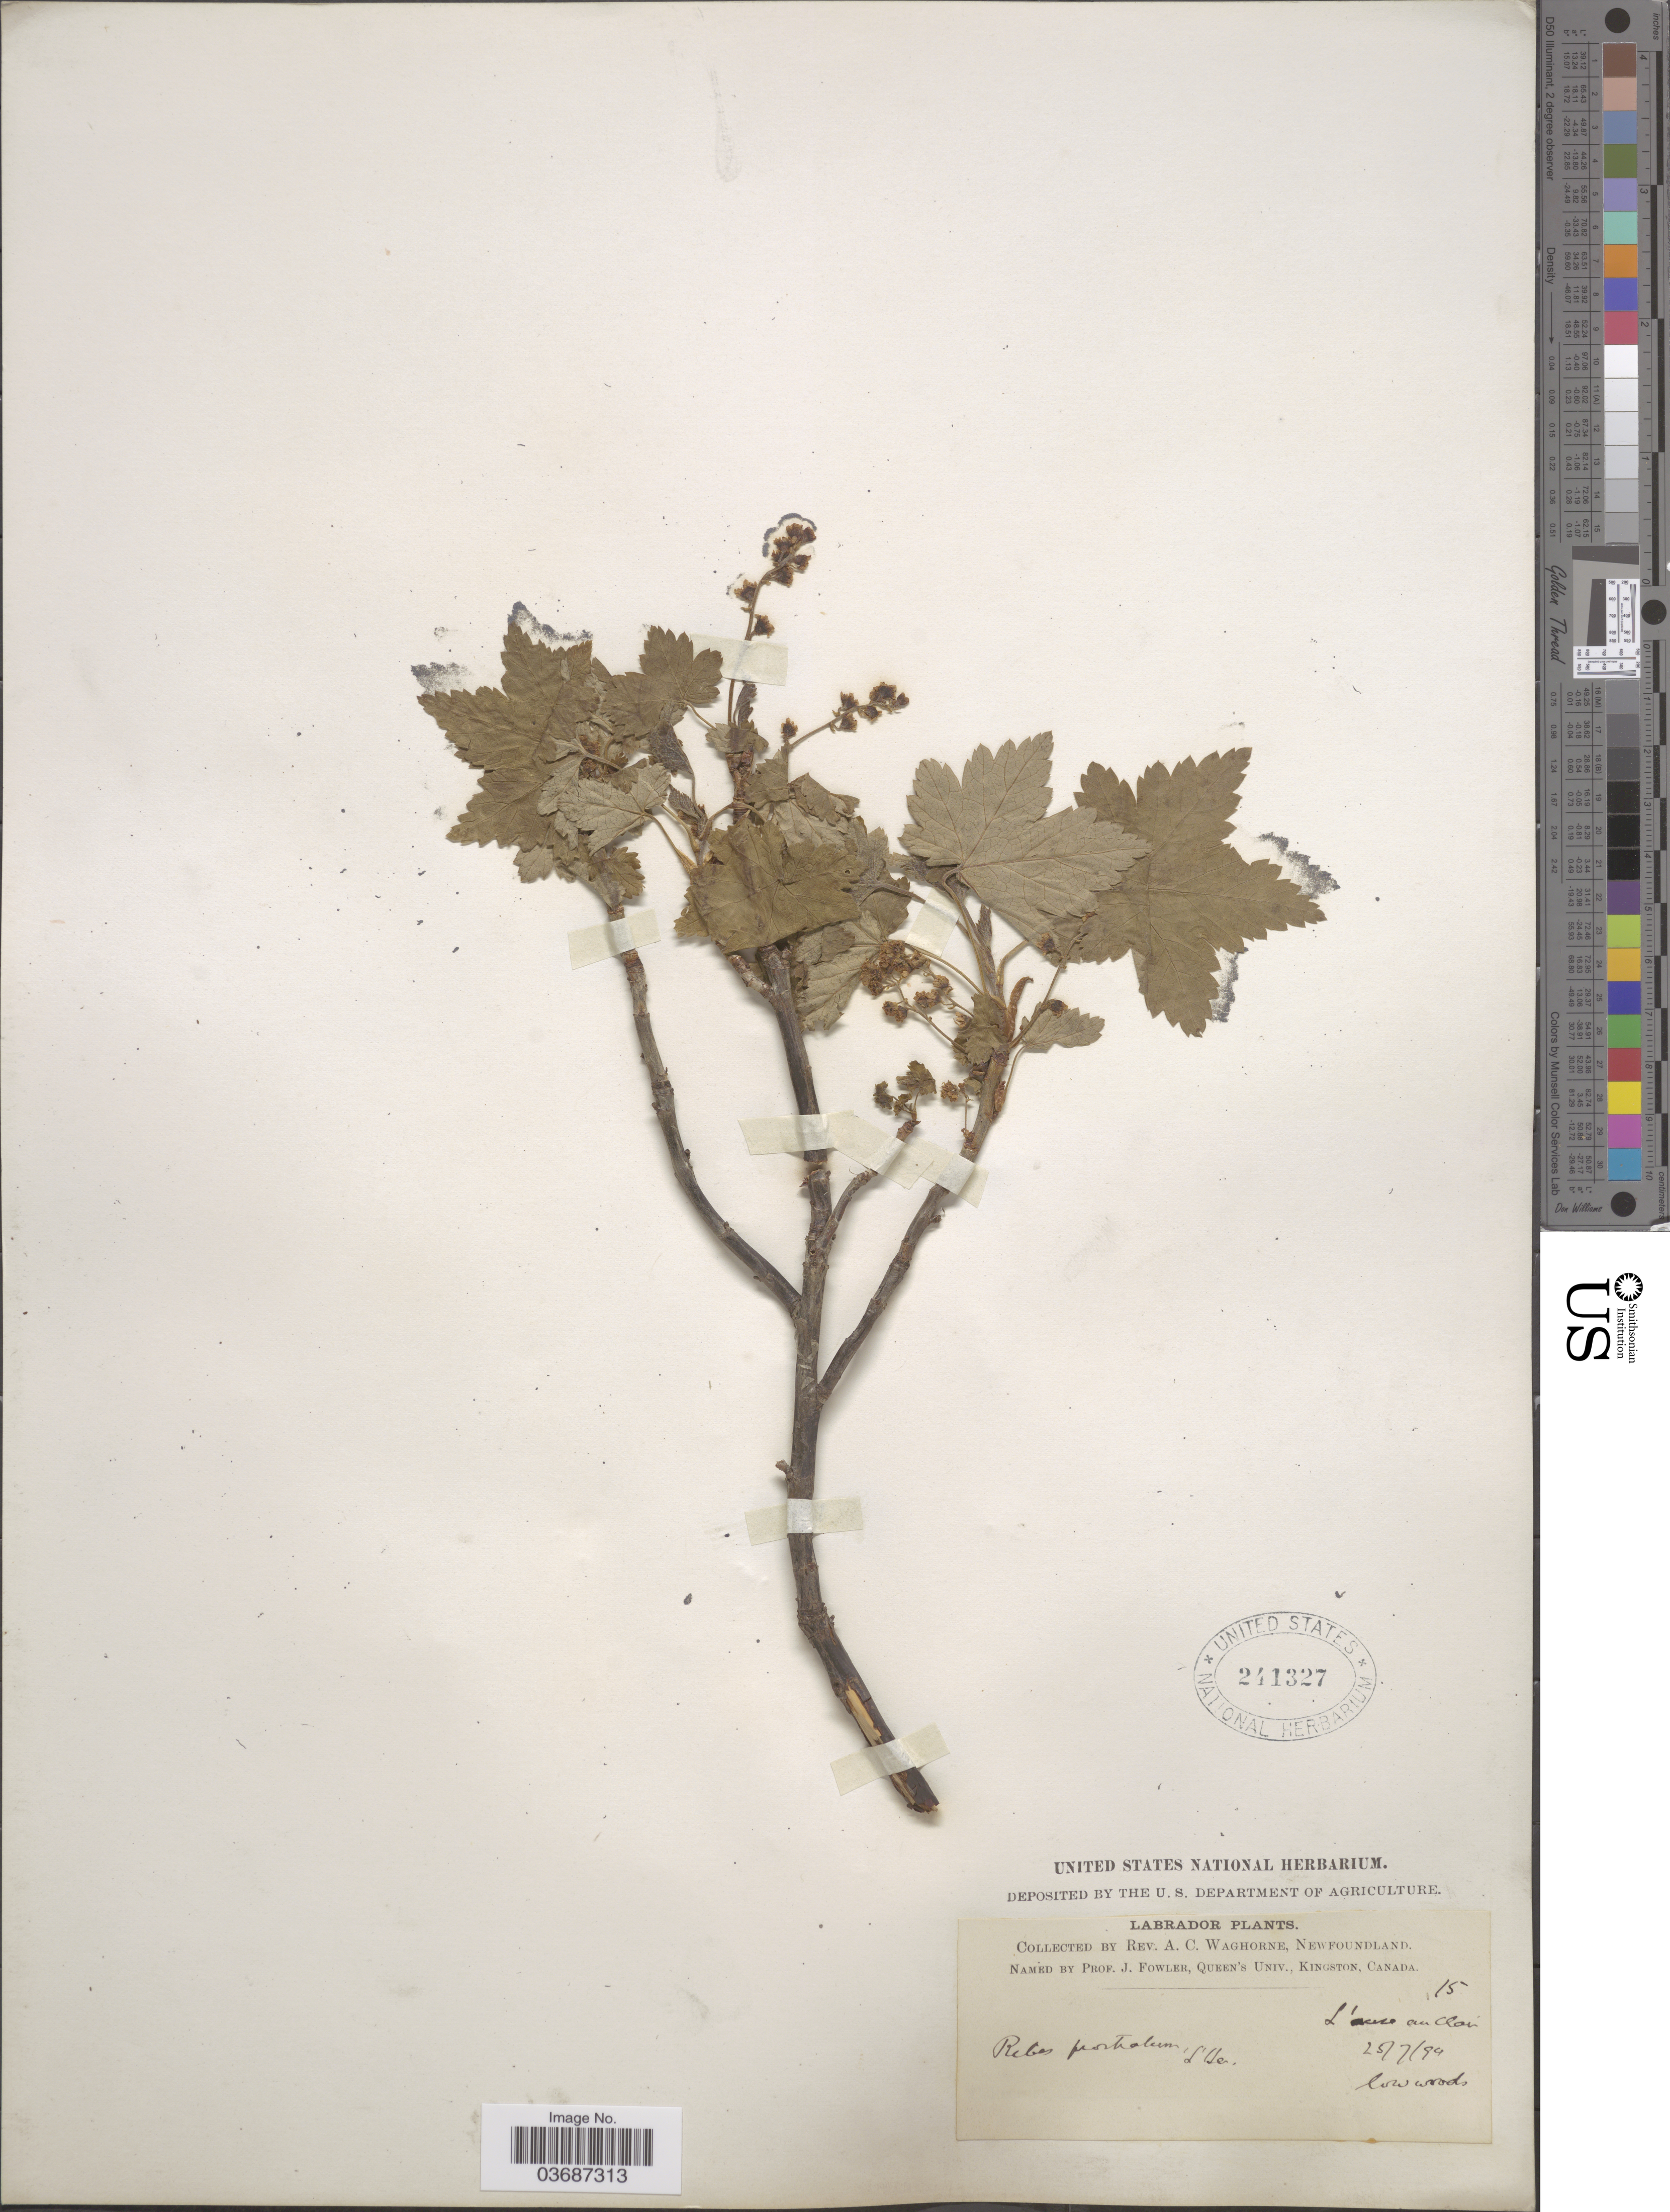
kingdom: Plantae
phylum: Tracheophyta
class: Magnoliopsida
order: Saxifragales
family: Grossulariaceae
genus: Ribes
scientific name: Ribes glandulosum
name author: Ruiz & Pav.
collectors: A. Waghorne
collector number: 15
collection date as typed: Transcribed d/m/y: 25/7/94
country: Canada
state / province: Newfoundland and Labrador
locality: Labrador. L'anse au Clair.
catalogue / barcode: US 241327